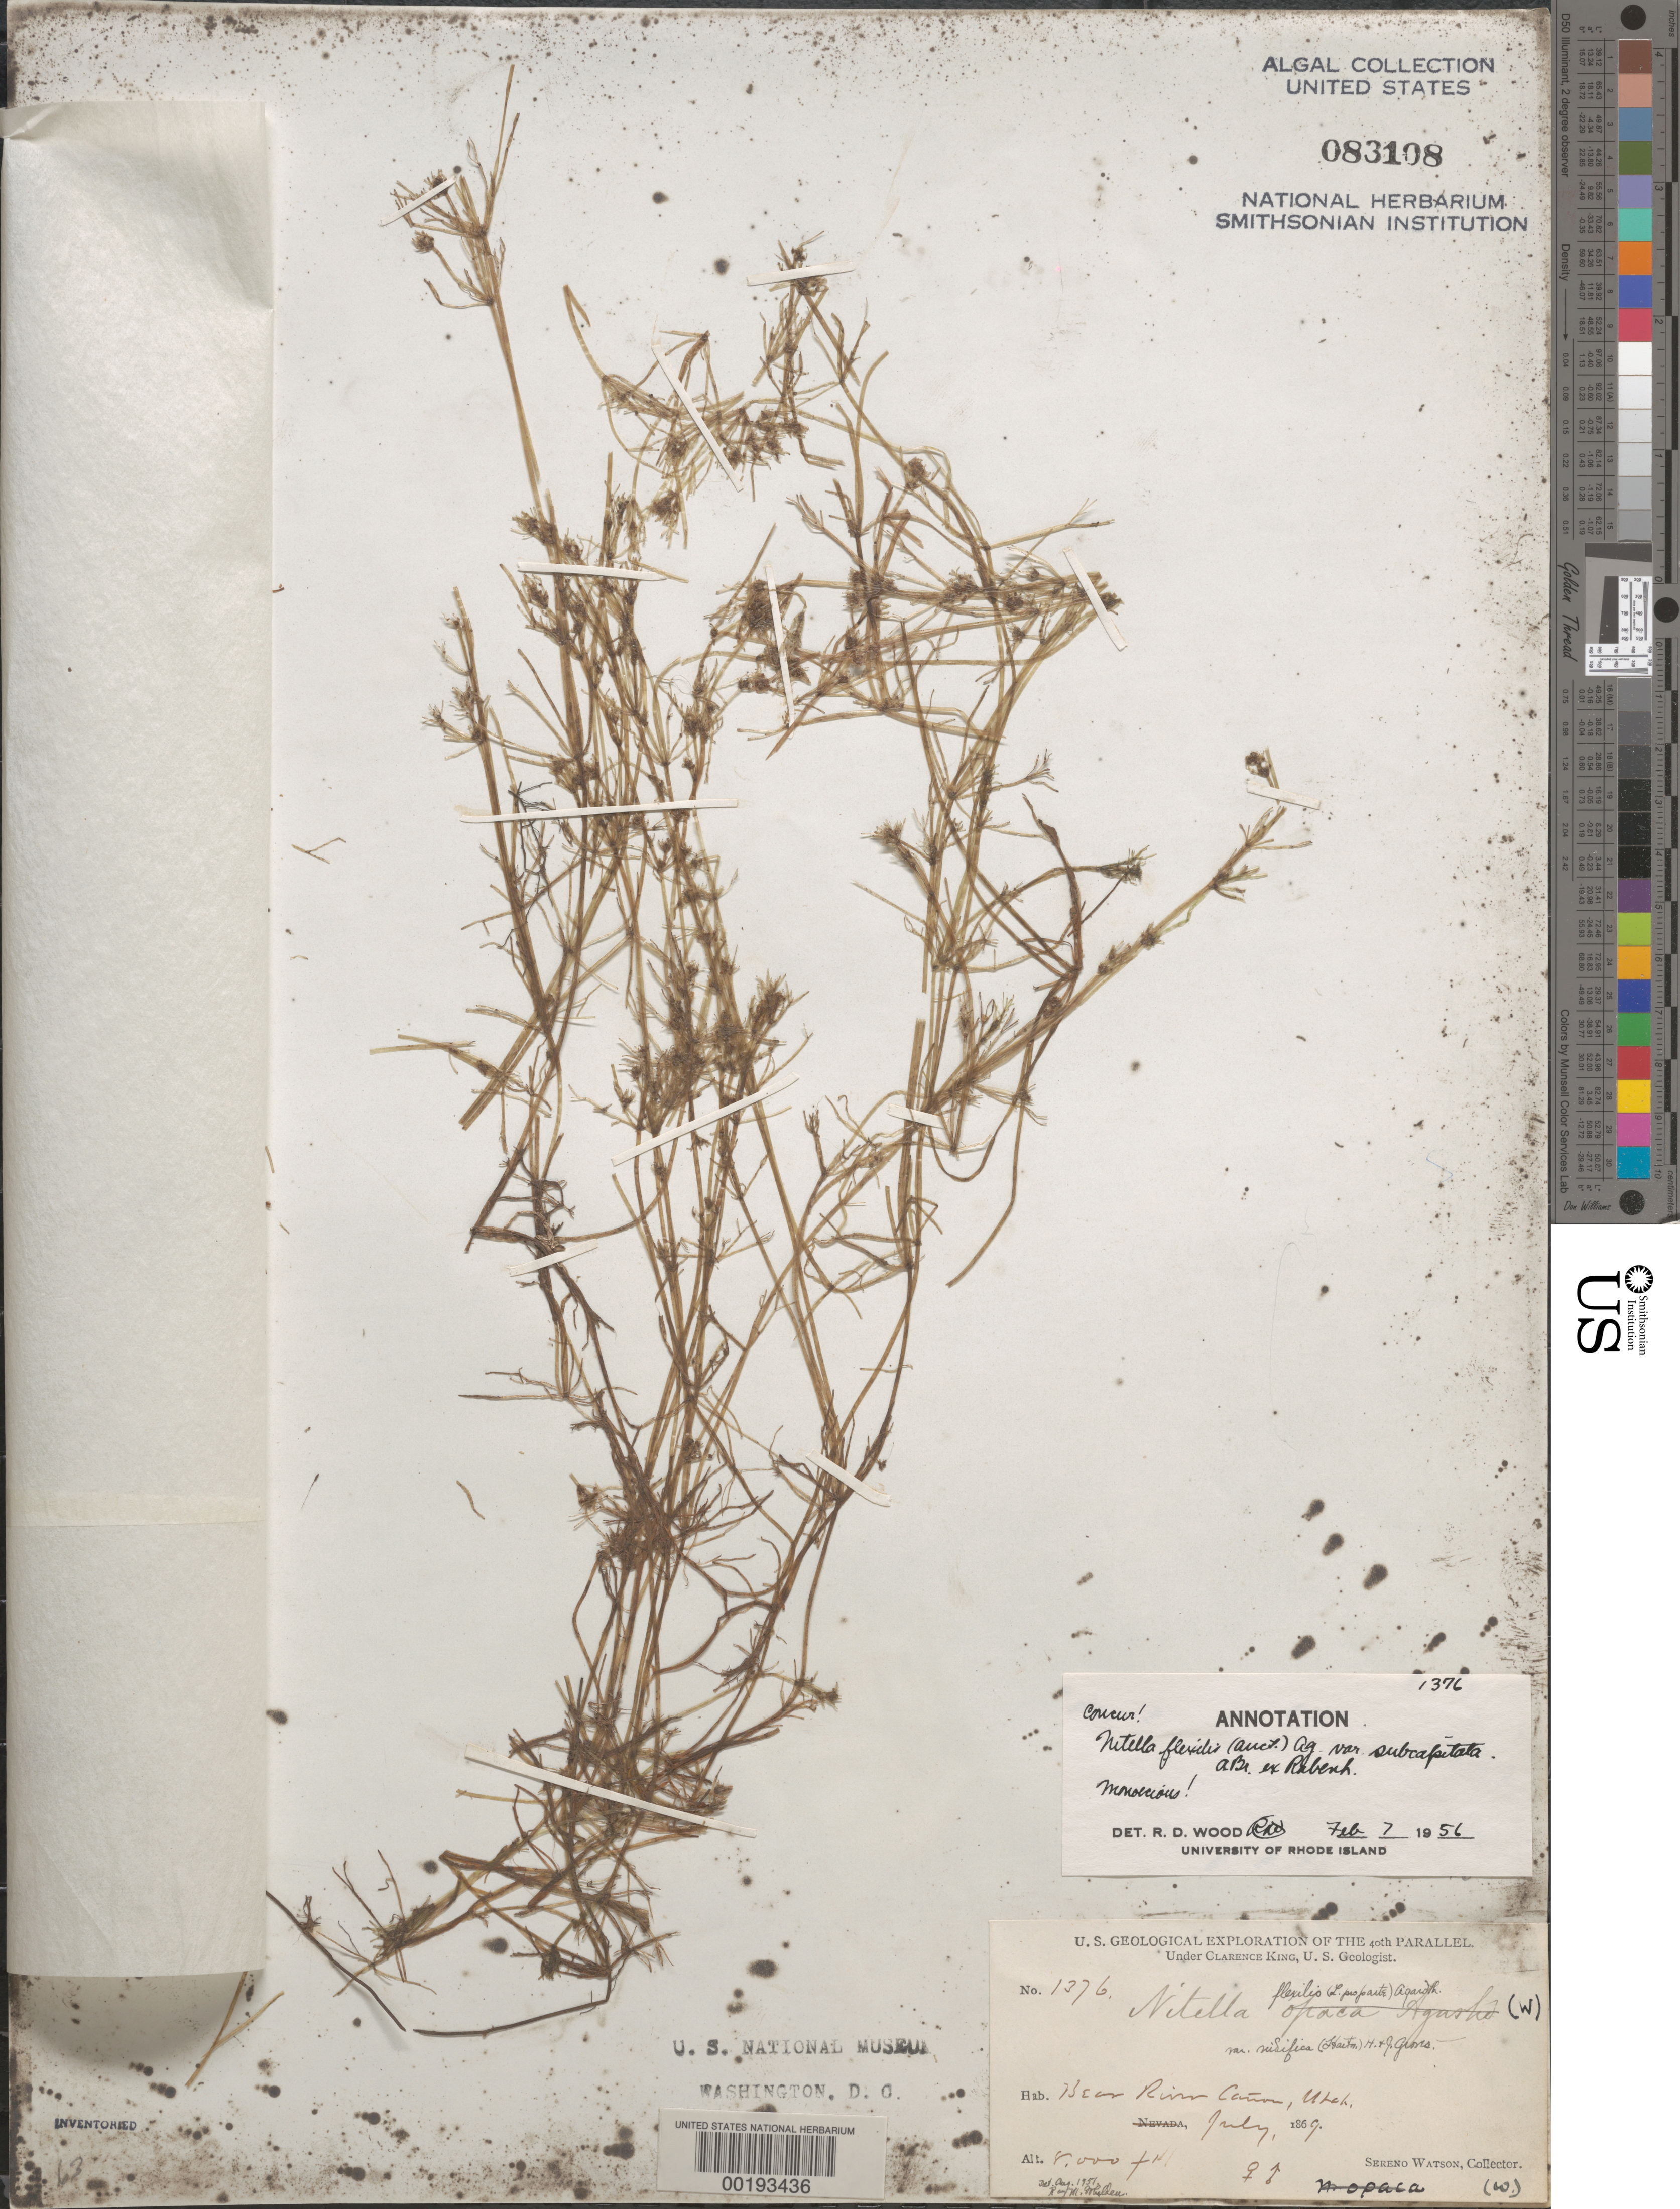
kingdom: Plantae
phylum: Charophyta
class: Charophyceae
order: Charales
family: Characeae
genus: Nitella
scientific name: Nitella flexilis var. subcapitata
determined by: Wood, R. D.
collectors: S. Watson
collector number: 1376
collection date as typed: Jul 1869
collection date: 1869-07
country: United States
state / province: Utah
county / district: Box Elder County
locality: Bear River Canyon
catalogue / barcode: US 83108